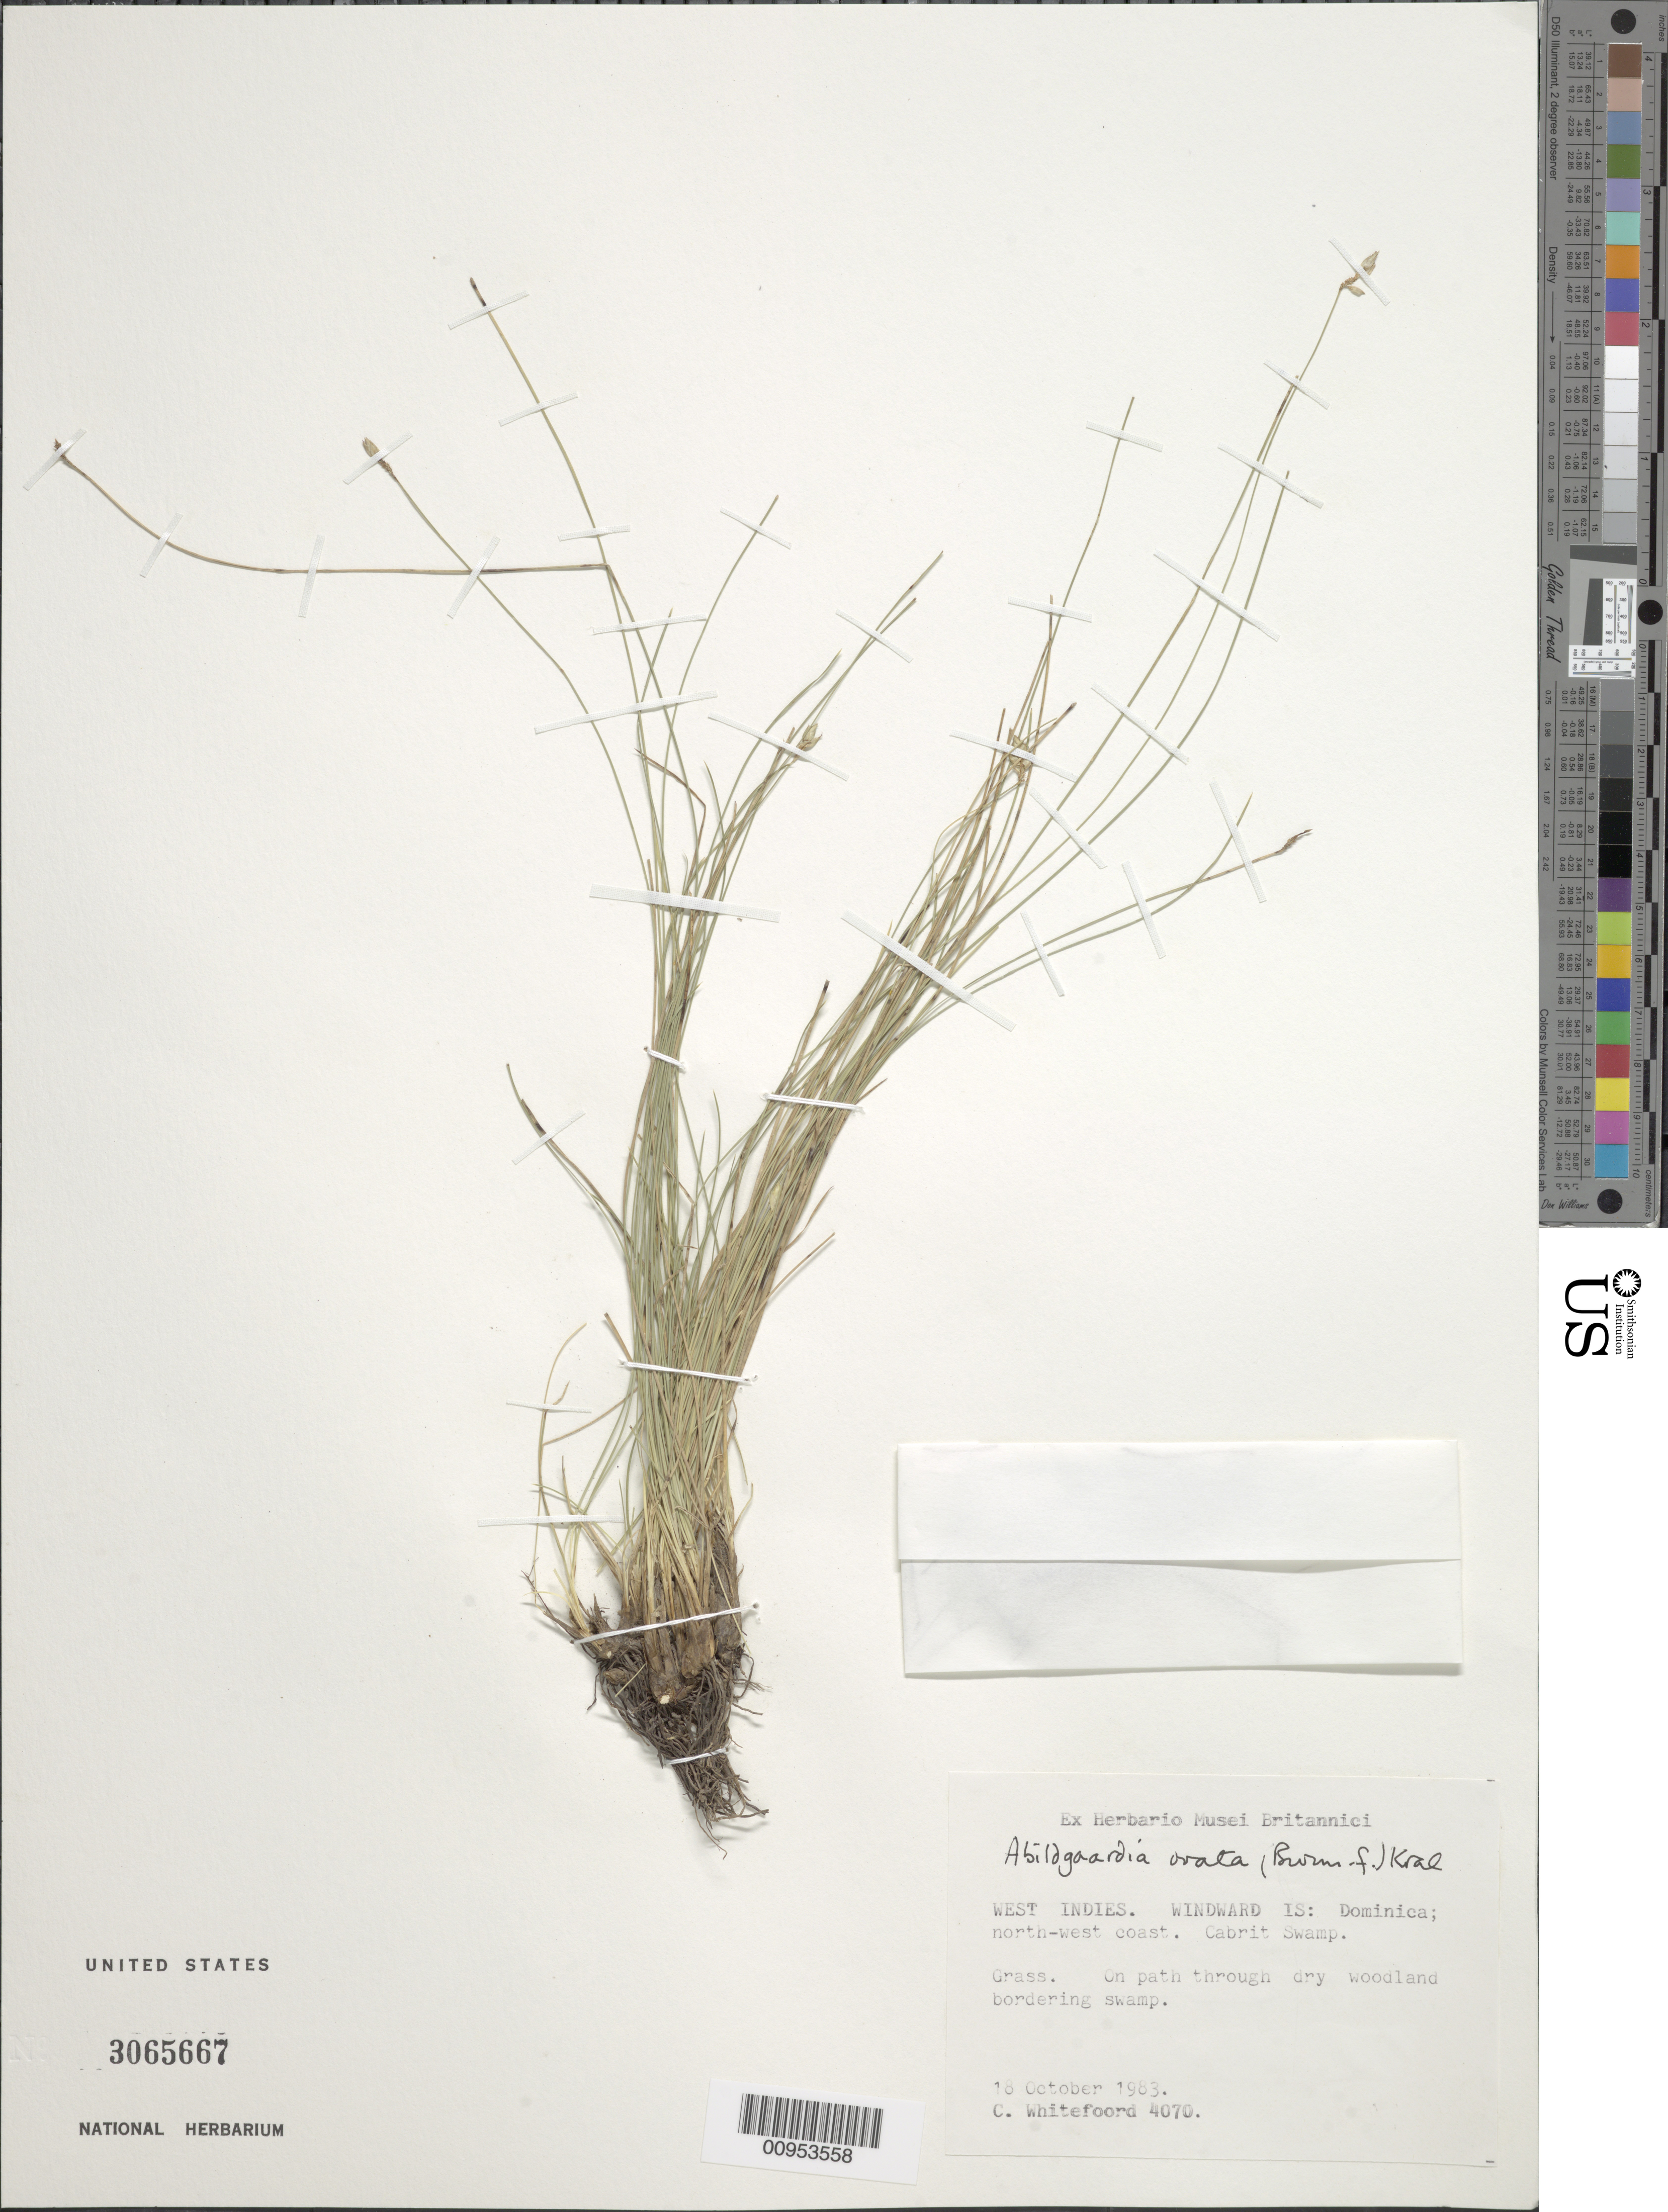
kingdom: Plantae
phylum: Tracheophyta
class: Liliopsida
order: Poales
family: Cyperaceae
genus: Abildgaardia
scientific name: Abildgaardia ovata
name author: (Burm. f.) Kral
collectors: C. Whitefoord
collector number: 4070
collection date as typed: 18 Oct 1983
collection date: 1983-10-18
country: Dominica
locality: North-west coast, Cabrit Swamp, on path through dry woodland bordering swamp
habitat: On path through dry woodland bordering swamp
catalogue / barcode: US 3065667